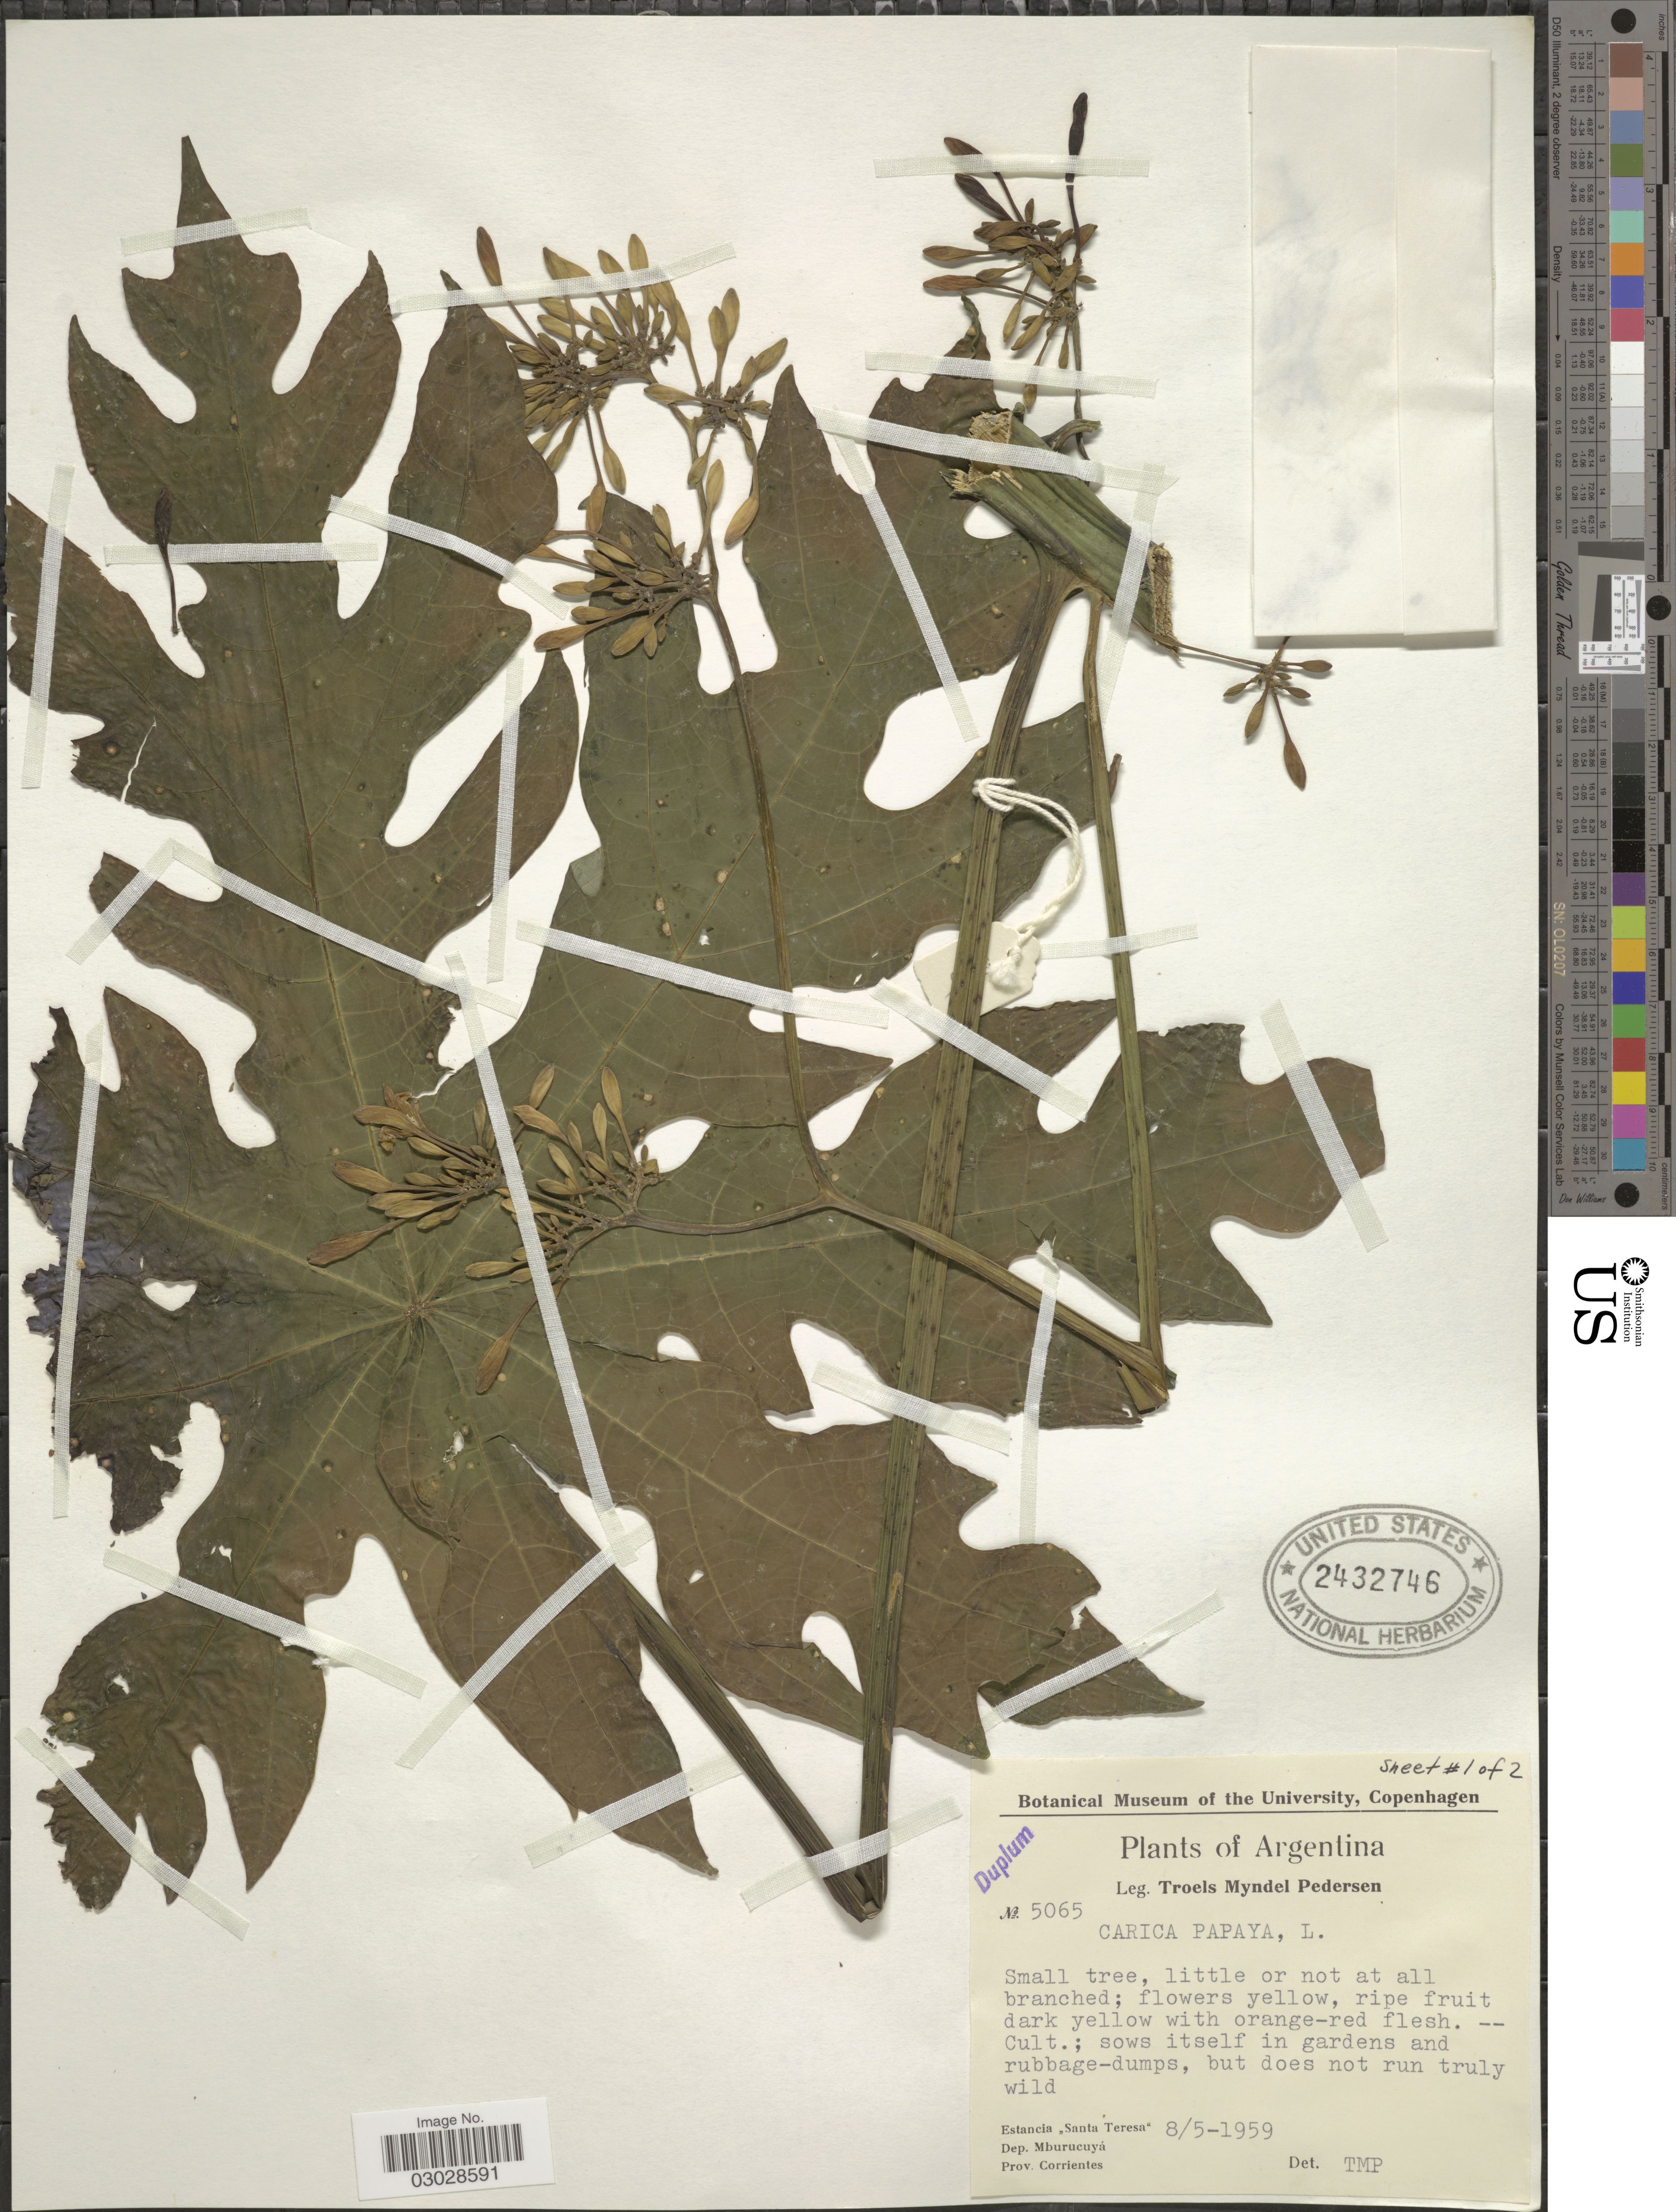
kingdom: Plantae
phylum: Tracheophyta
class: Magnoliopsida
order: Brassicales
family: Caricaceae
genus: Carica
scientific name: Carica papaya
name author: L.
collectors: T. Pederson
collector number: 5065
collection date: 1959-05-08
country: Argentina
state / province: Corrientes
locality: Estancia "Santa Teresa", Dep. Mburucuyá.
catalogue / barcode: US 2432746